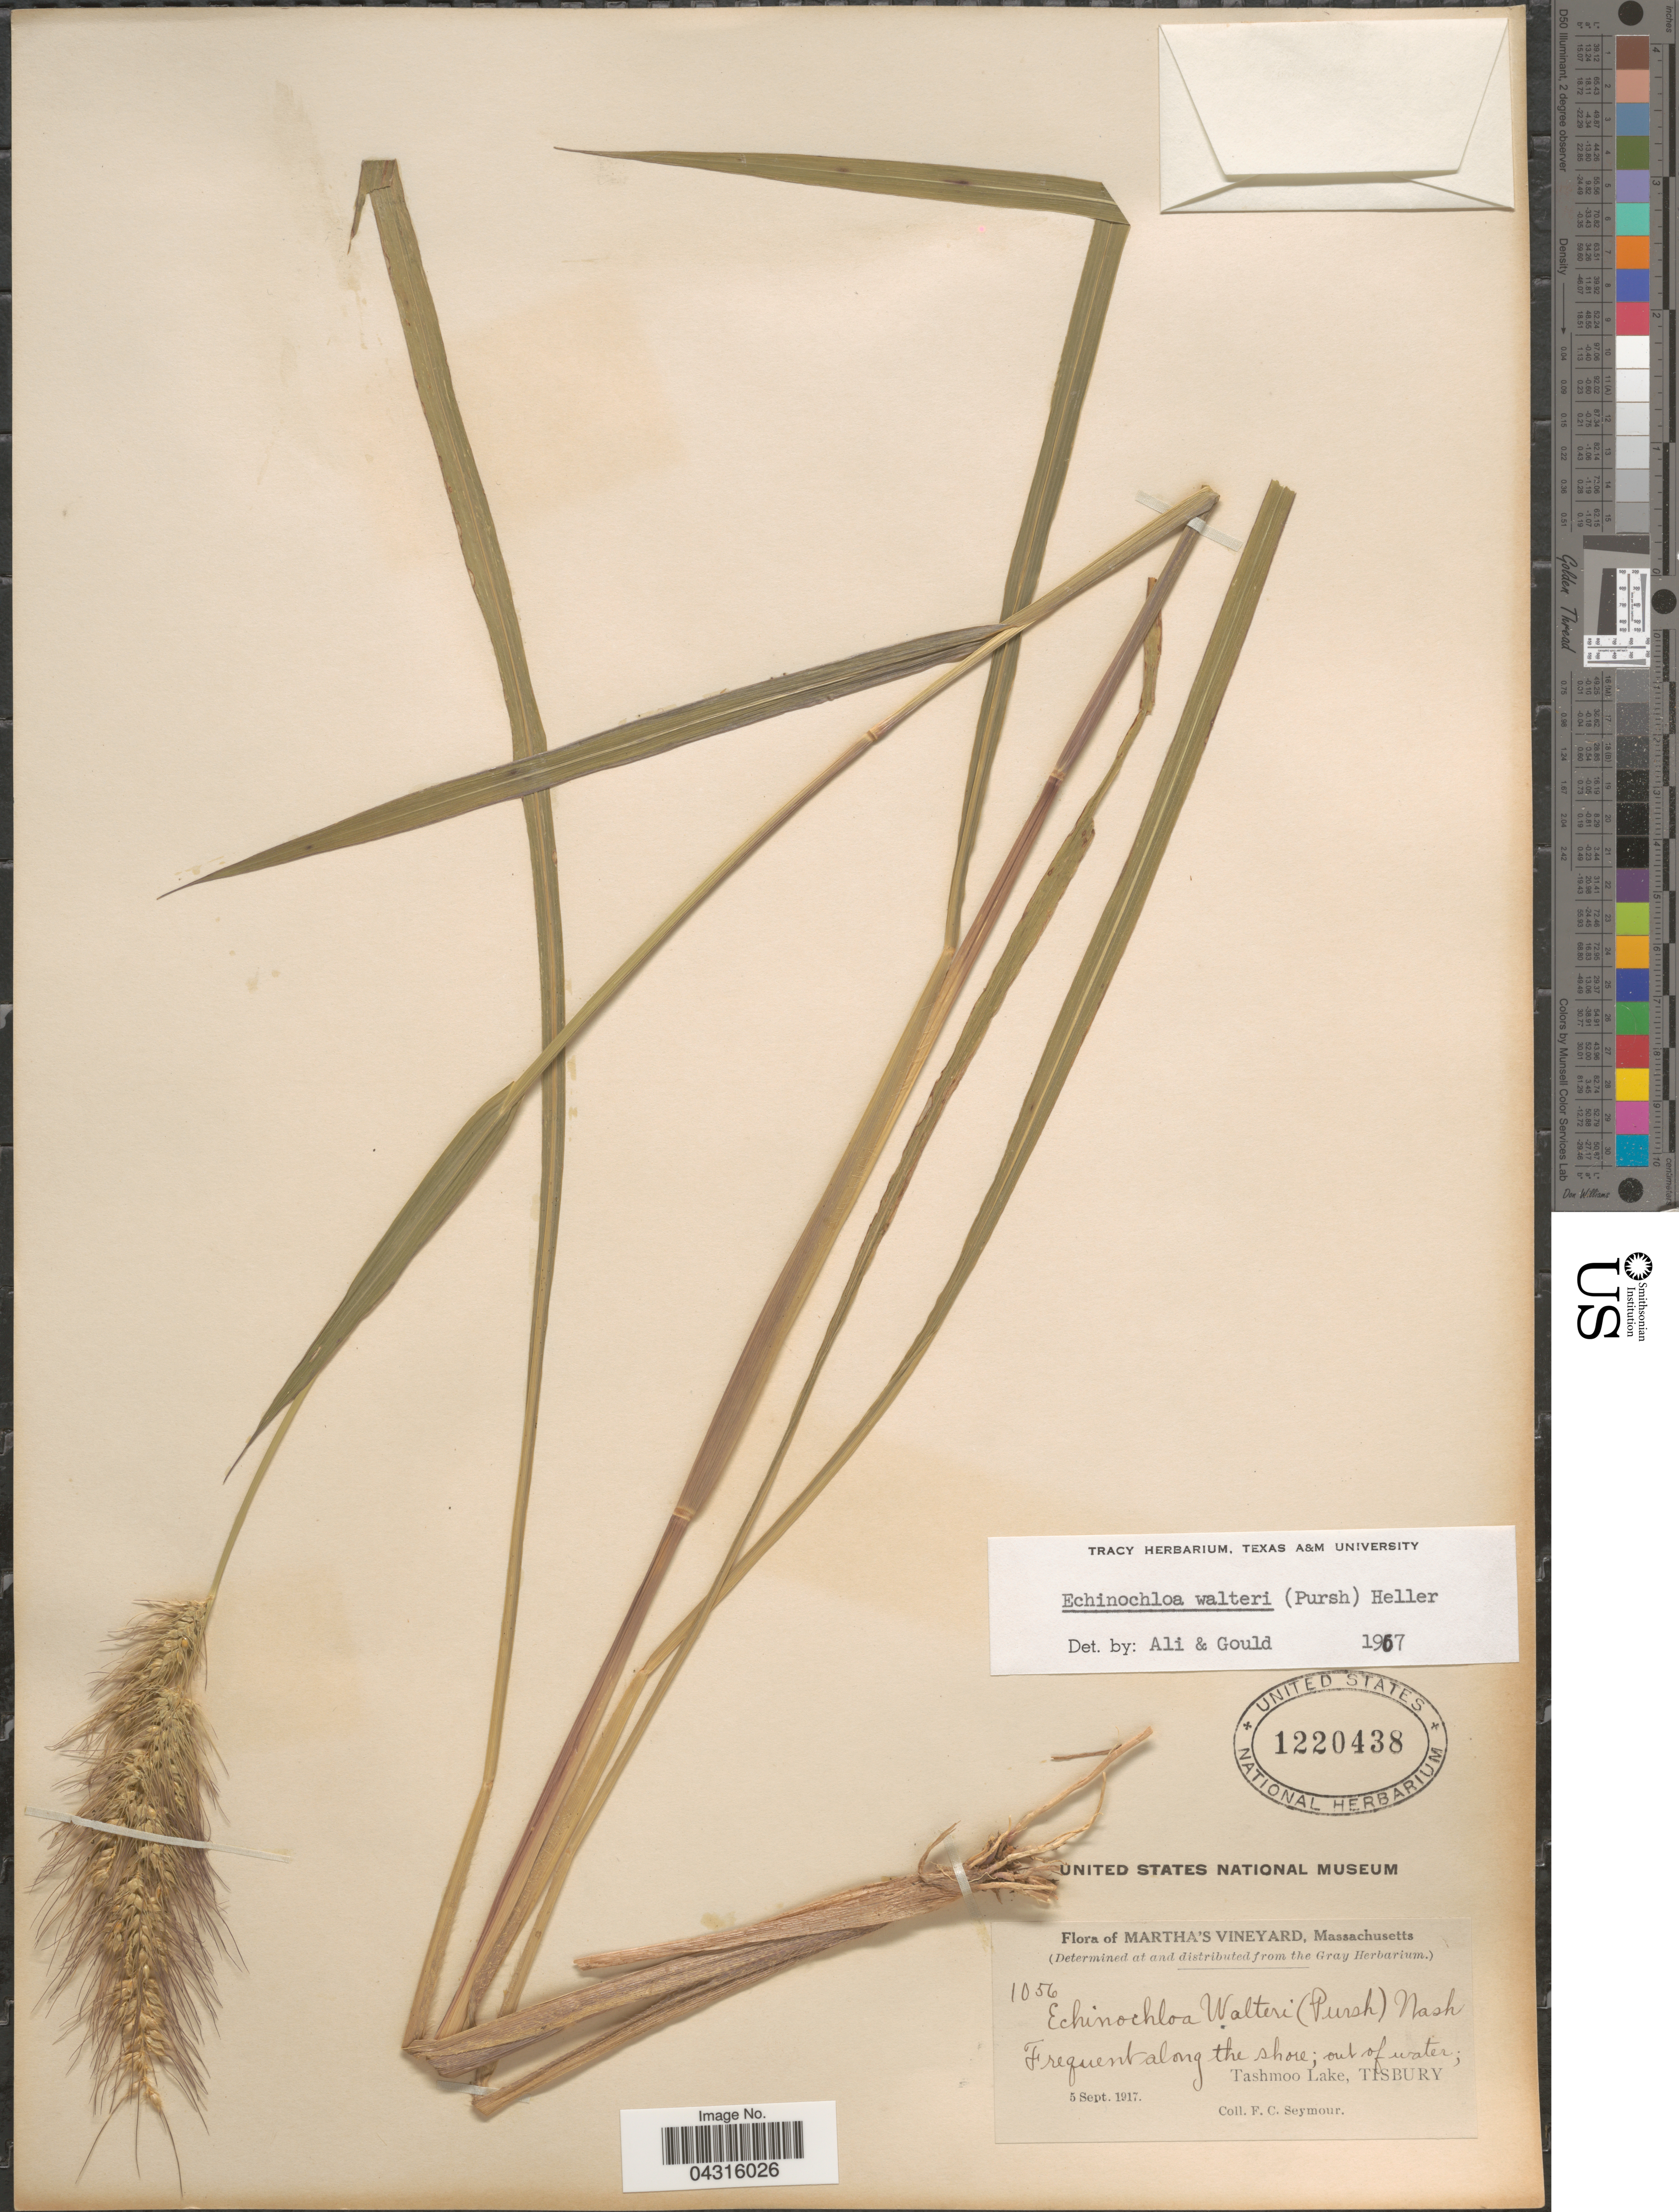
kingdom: Plantae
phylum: Tracheophyta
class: Liliopsida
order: Poales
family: Poaceae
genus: Echinochloa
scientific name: Echinochloa walteri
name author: (Pursh) A. Heller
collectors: F. C. Seymour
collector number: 1056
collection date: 1917-09-05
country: United States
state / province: Massachusetts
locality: Martha's Vineyards. Frequent along the shore; out of water; Tashmoo Lake, Tisbury.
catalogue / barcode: US 1220438